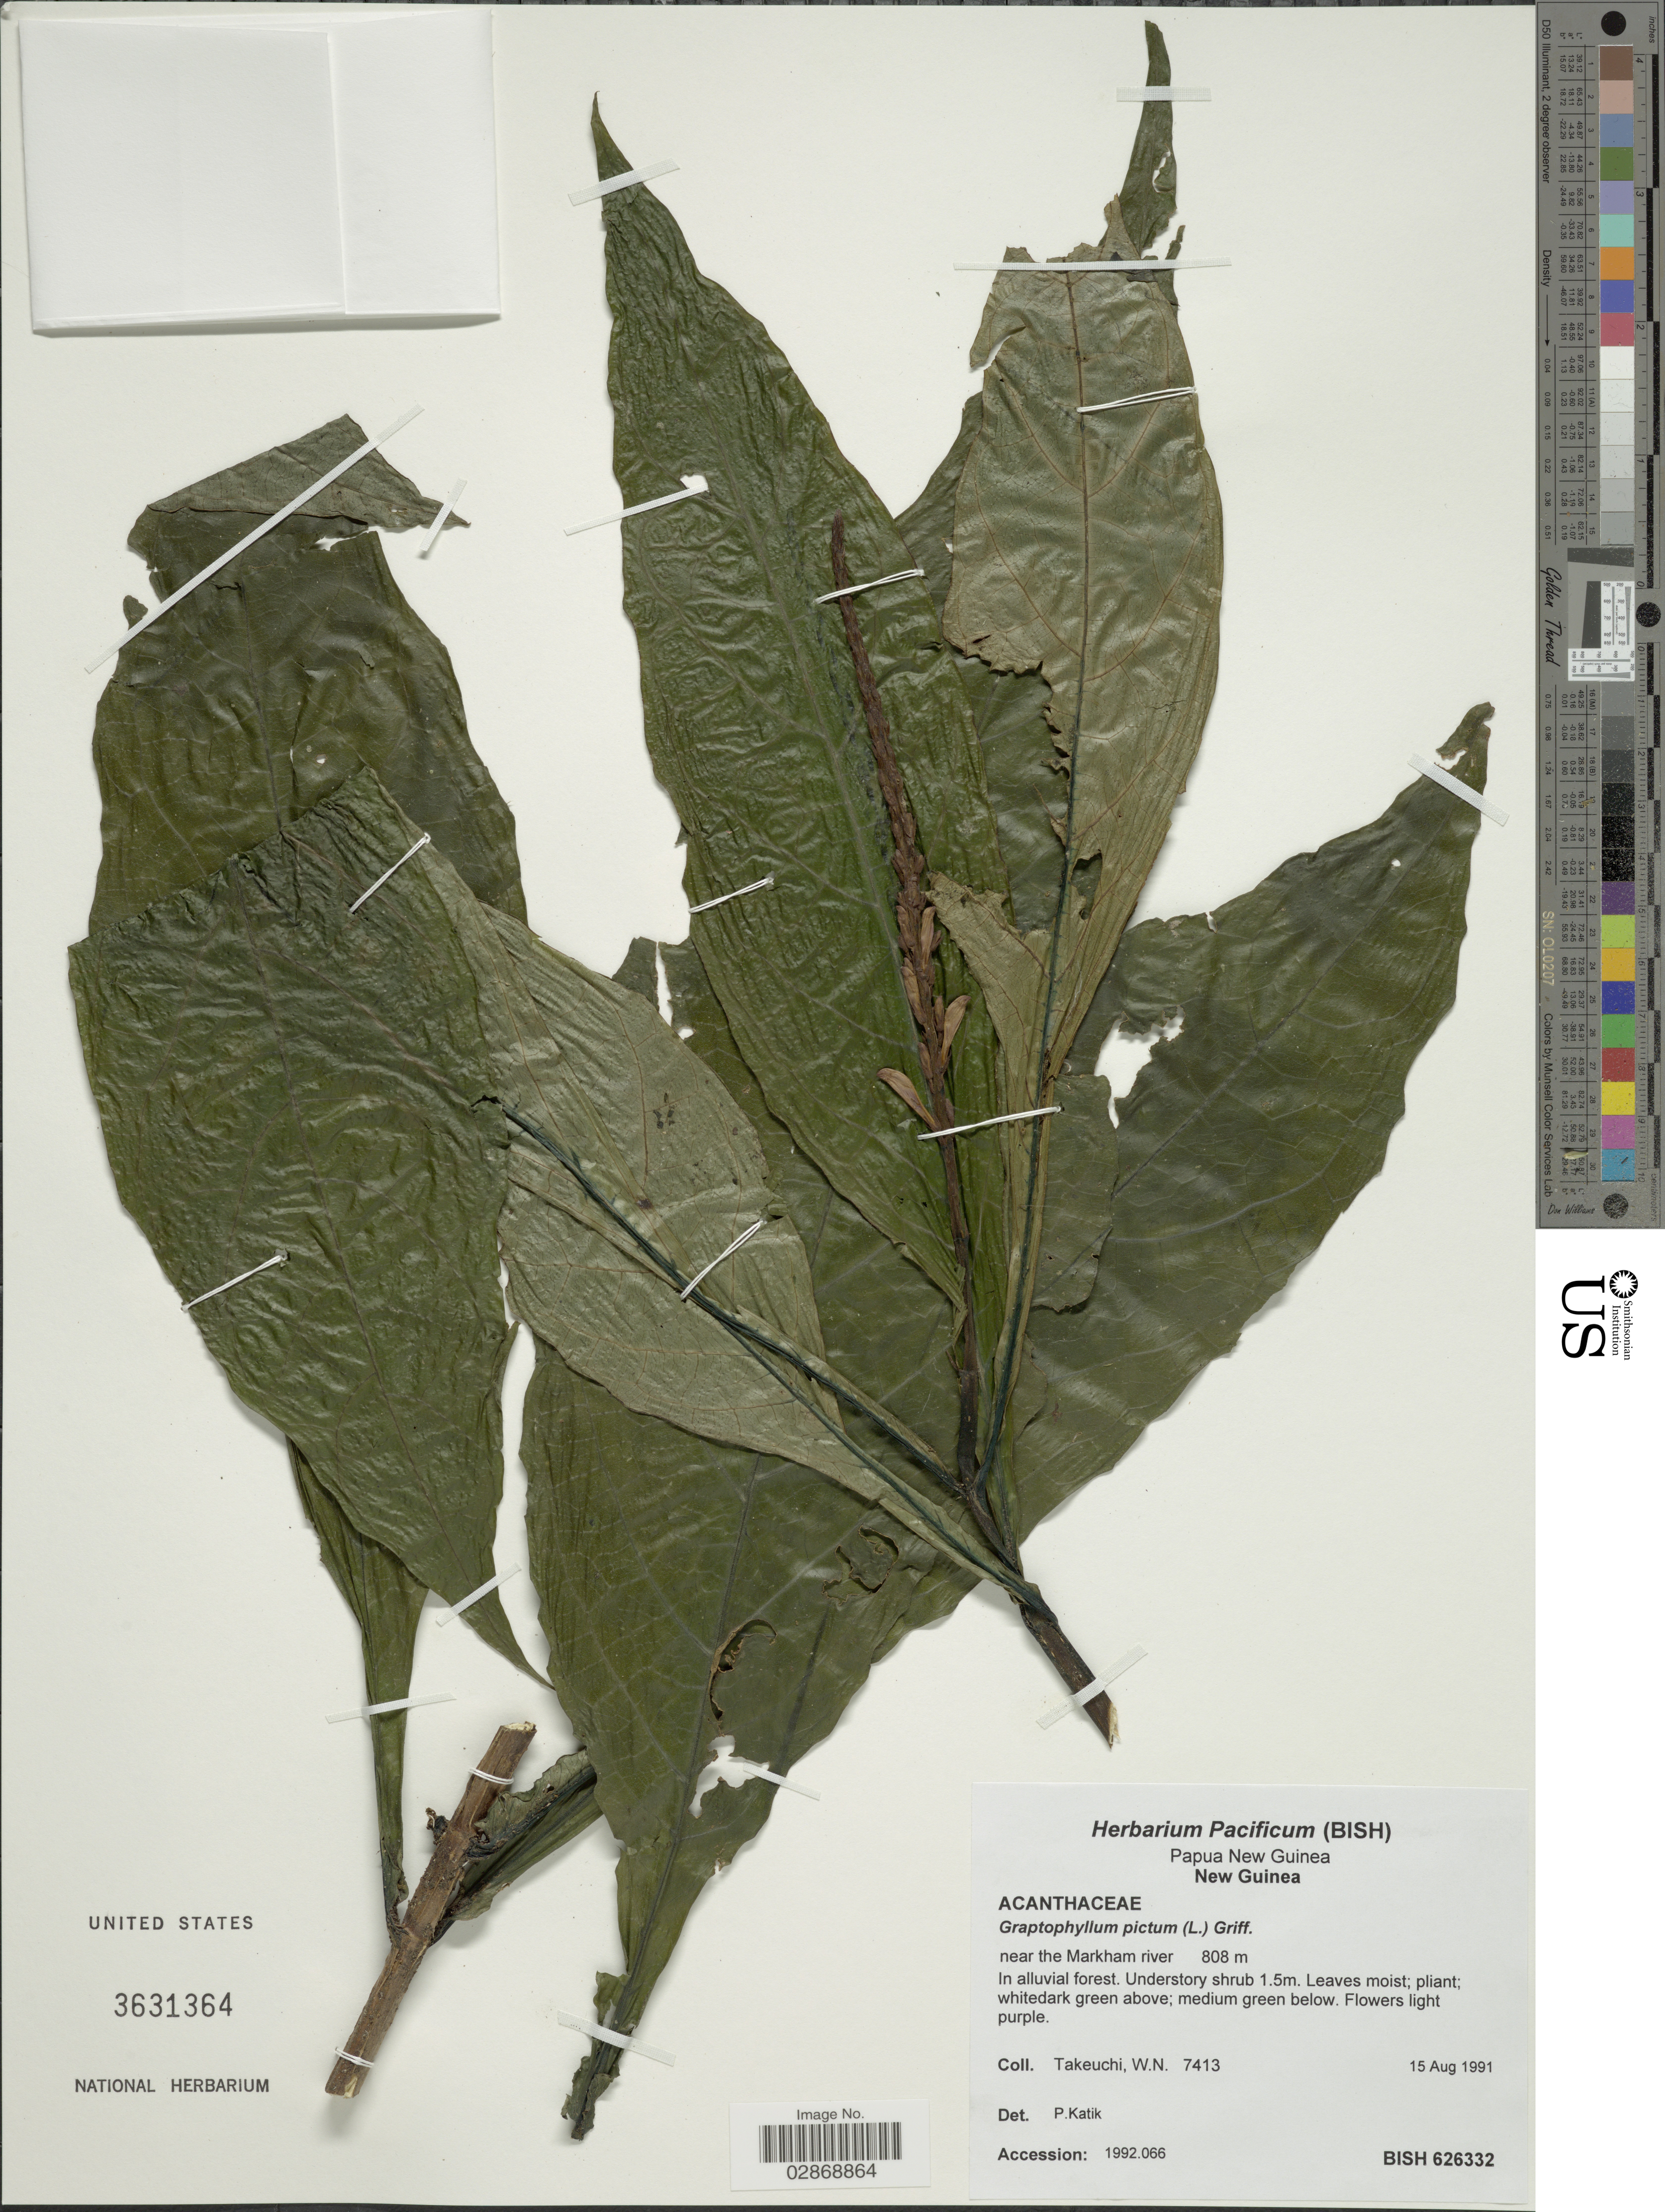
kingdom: Plantae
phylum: Tracheophyta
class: Magnoliopsida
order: Lamiales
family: Acanthaceae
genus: Graptophyllum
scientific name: Graptophyllum pictum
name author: (L.) Griff.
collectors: W. N. Takeuchi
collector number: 7413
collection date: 1991-08-15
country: Papua New Guinea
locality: New Guinea. Near the Markham river.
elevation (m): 808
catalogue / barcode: US 3631364